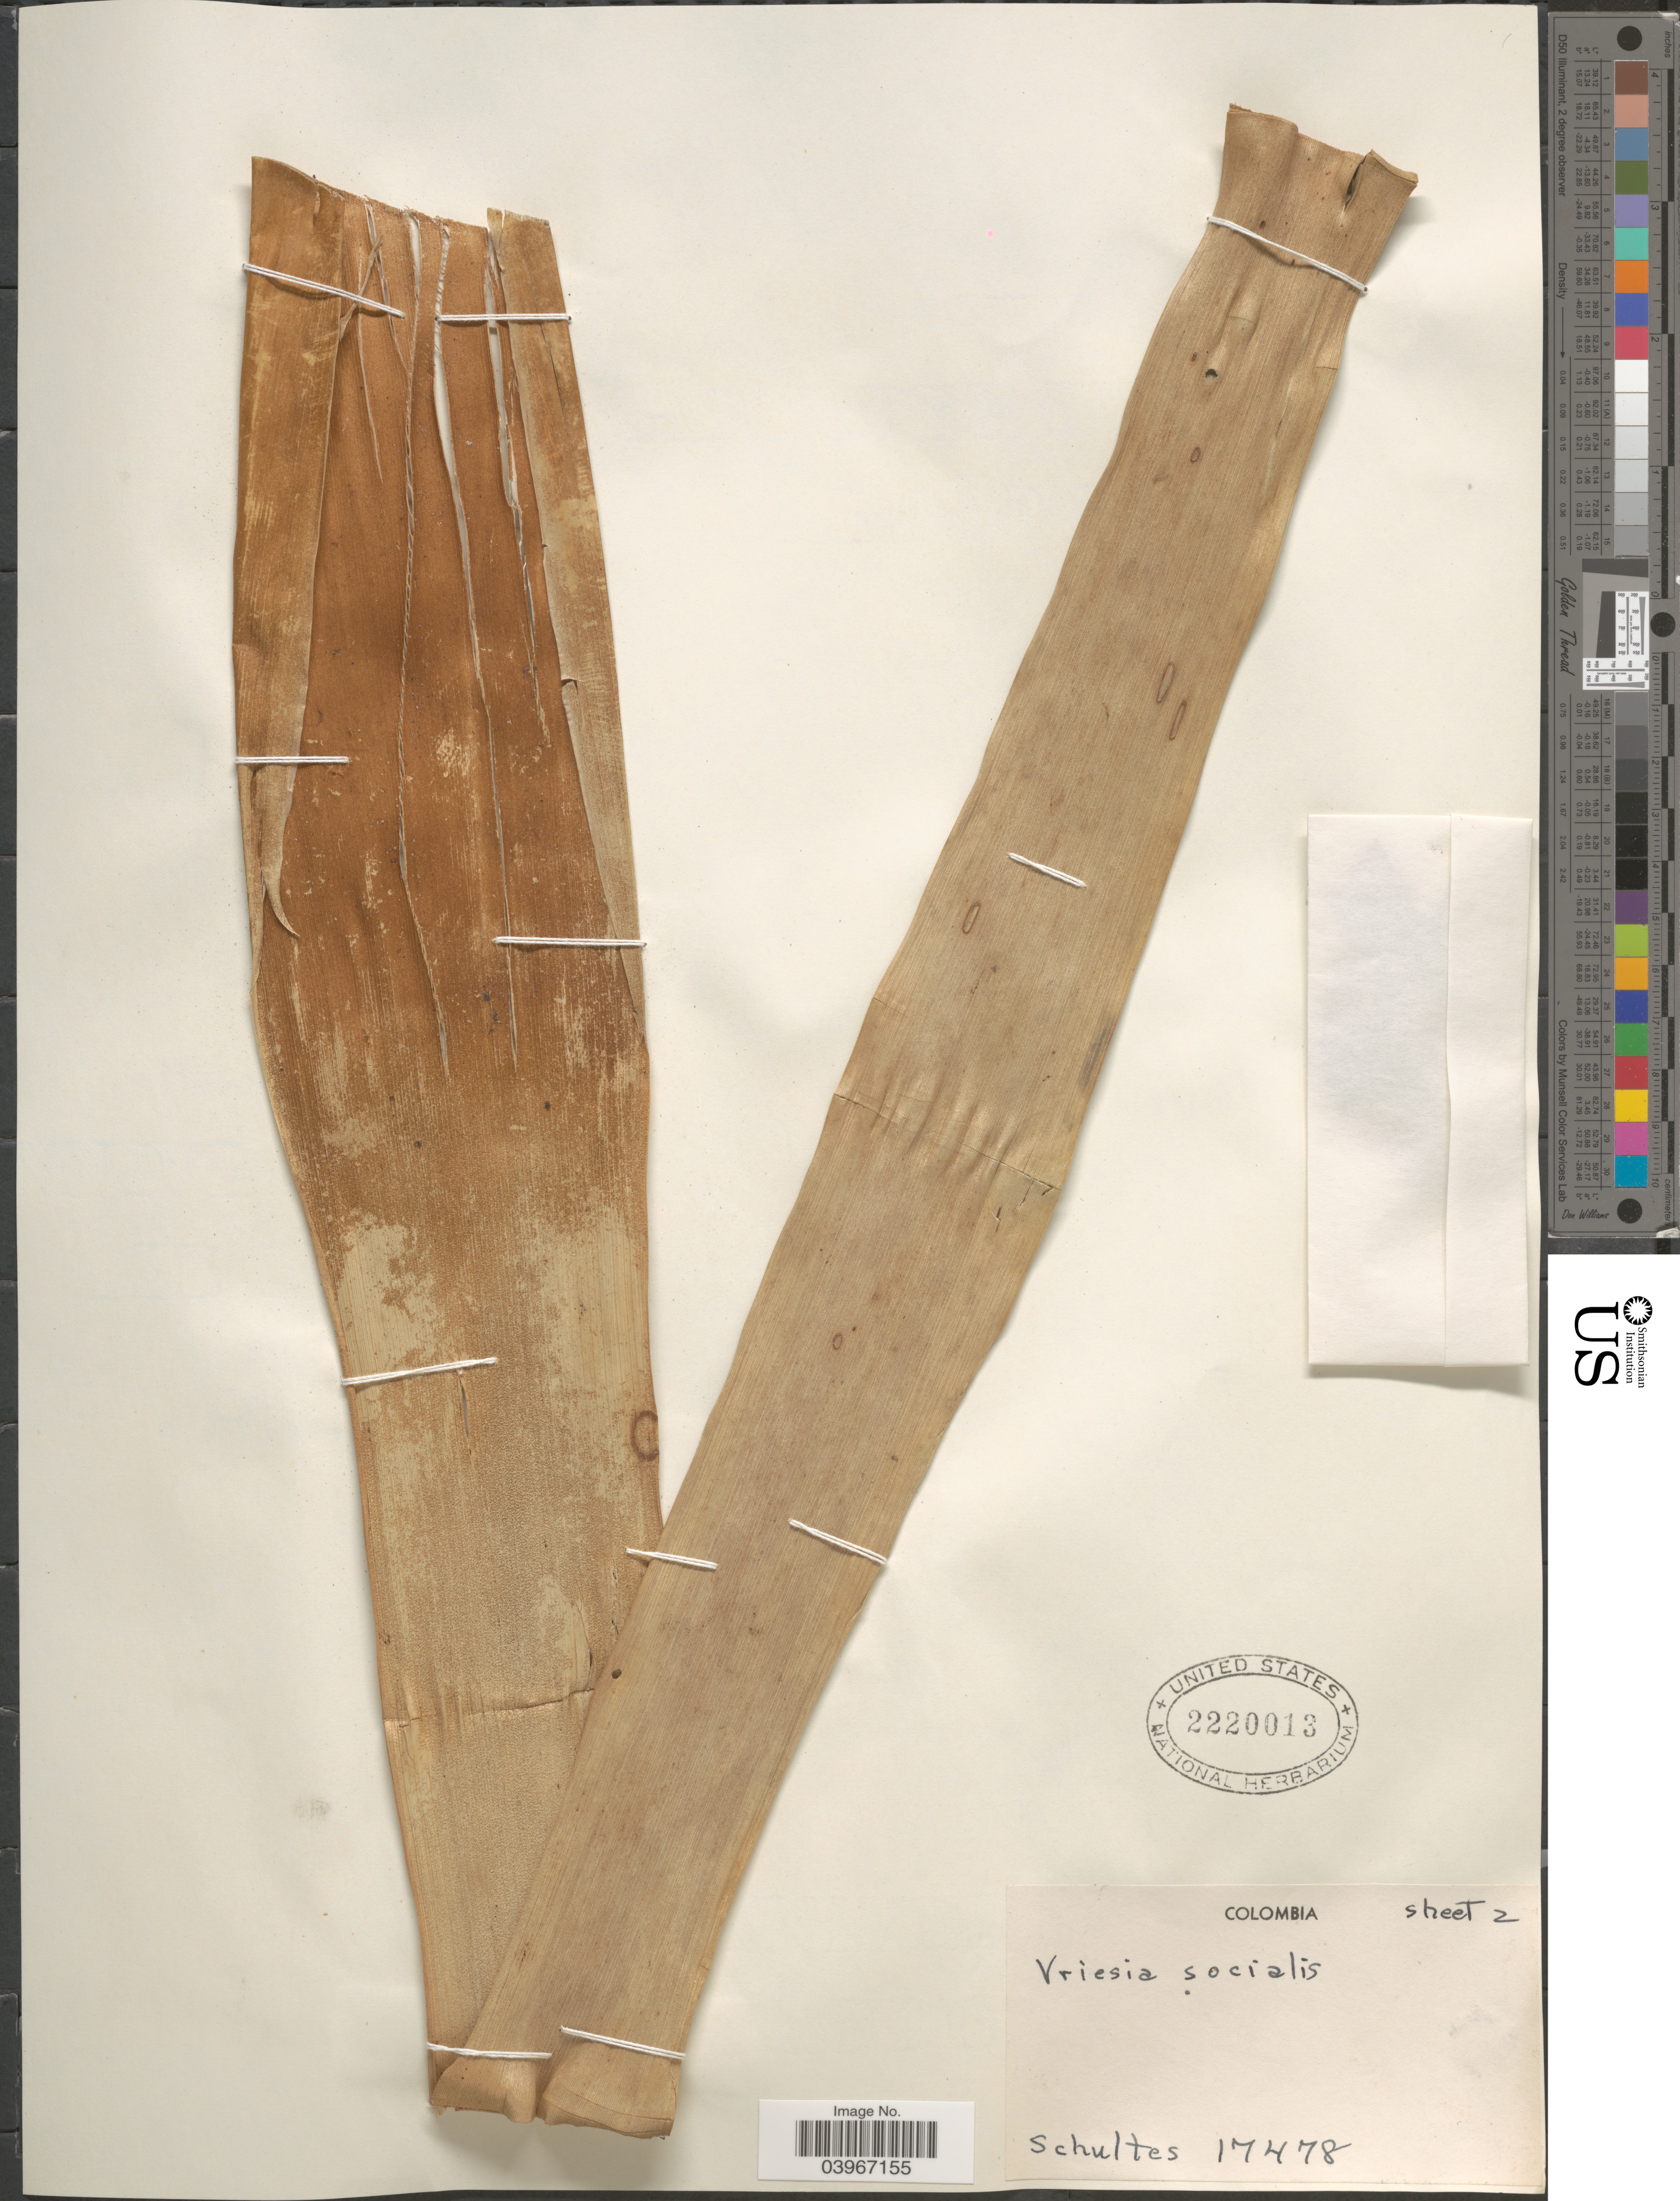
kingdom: Plantae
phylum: Tracheophyta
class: Liliopsida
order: Poales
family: Bromeliaceae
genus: Vriesea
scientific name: Vriesea socialis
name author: L.B. Sm.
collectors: -- Schultes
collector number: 17478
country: Colombia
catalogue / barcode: US 2220013